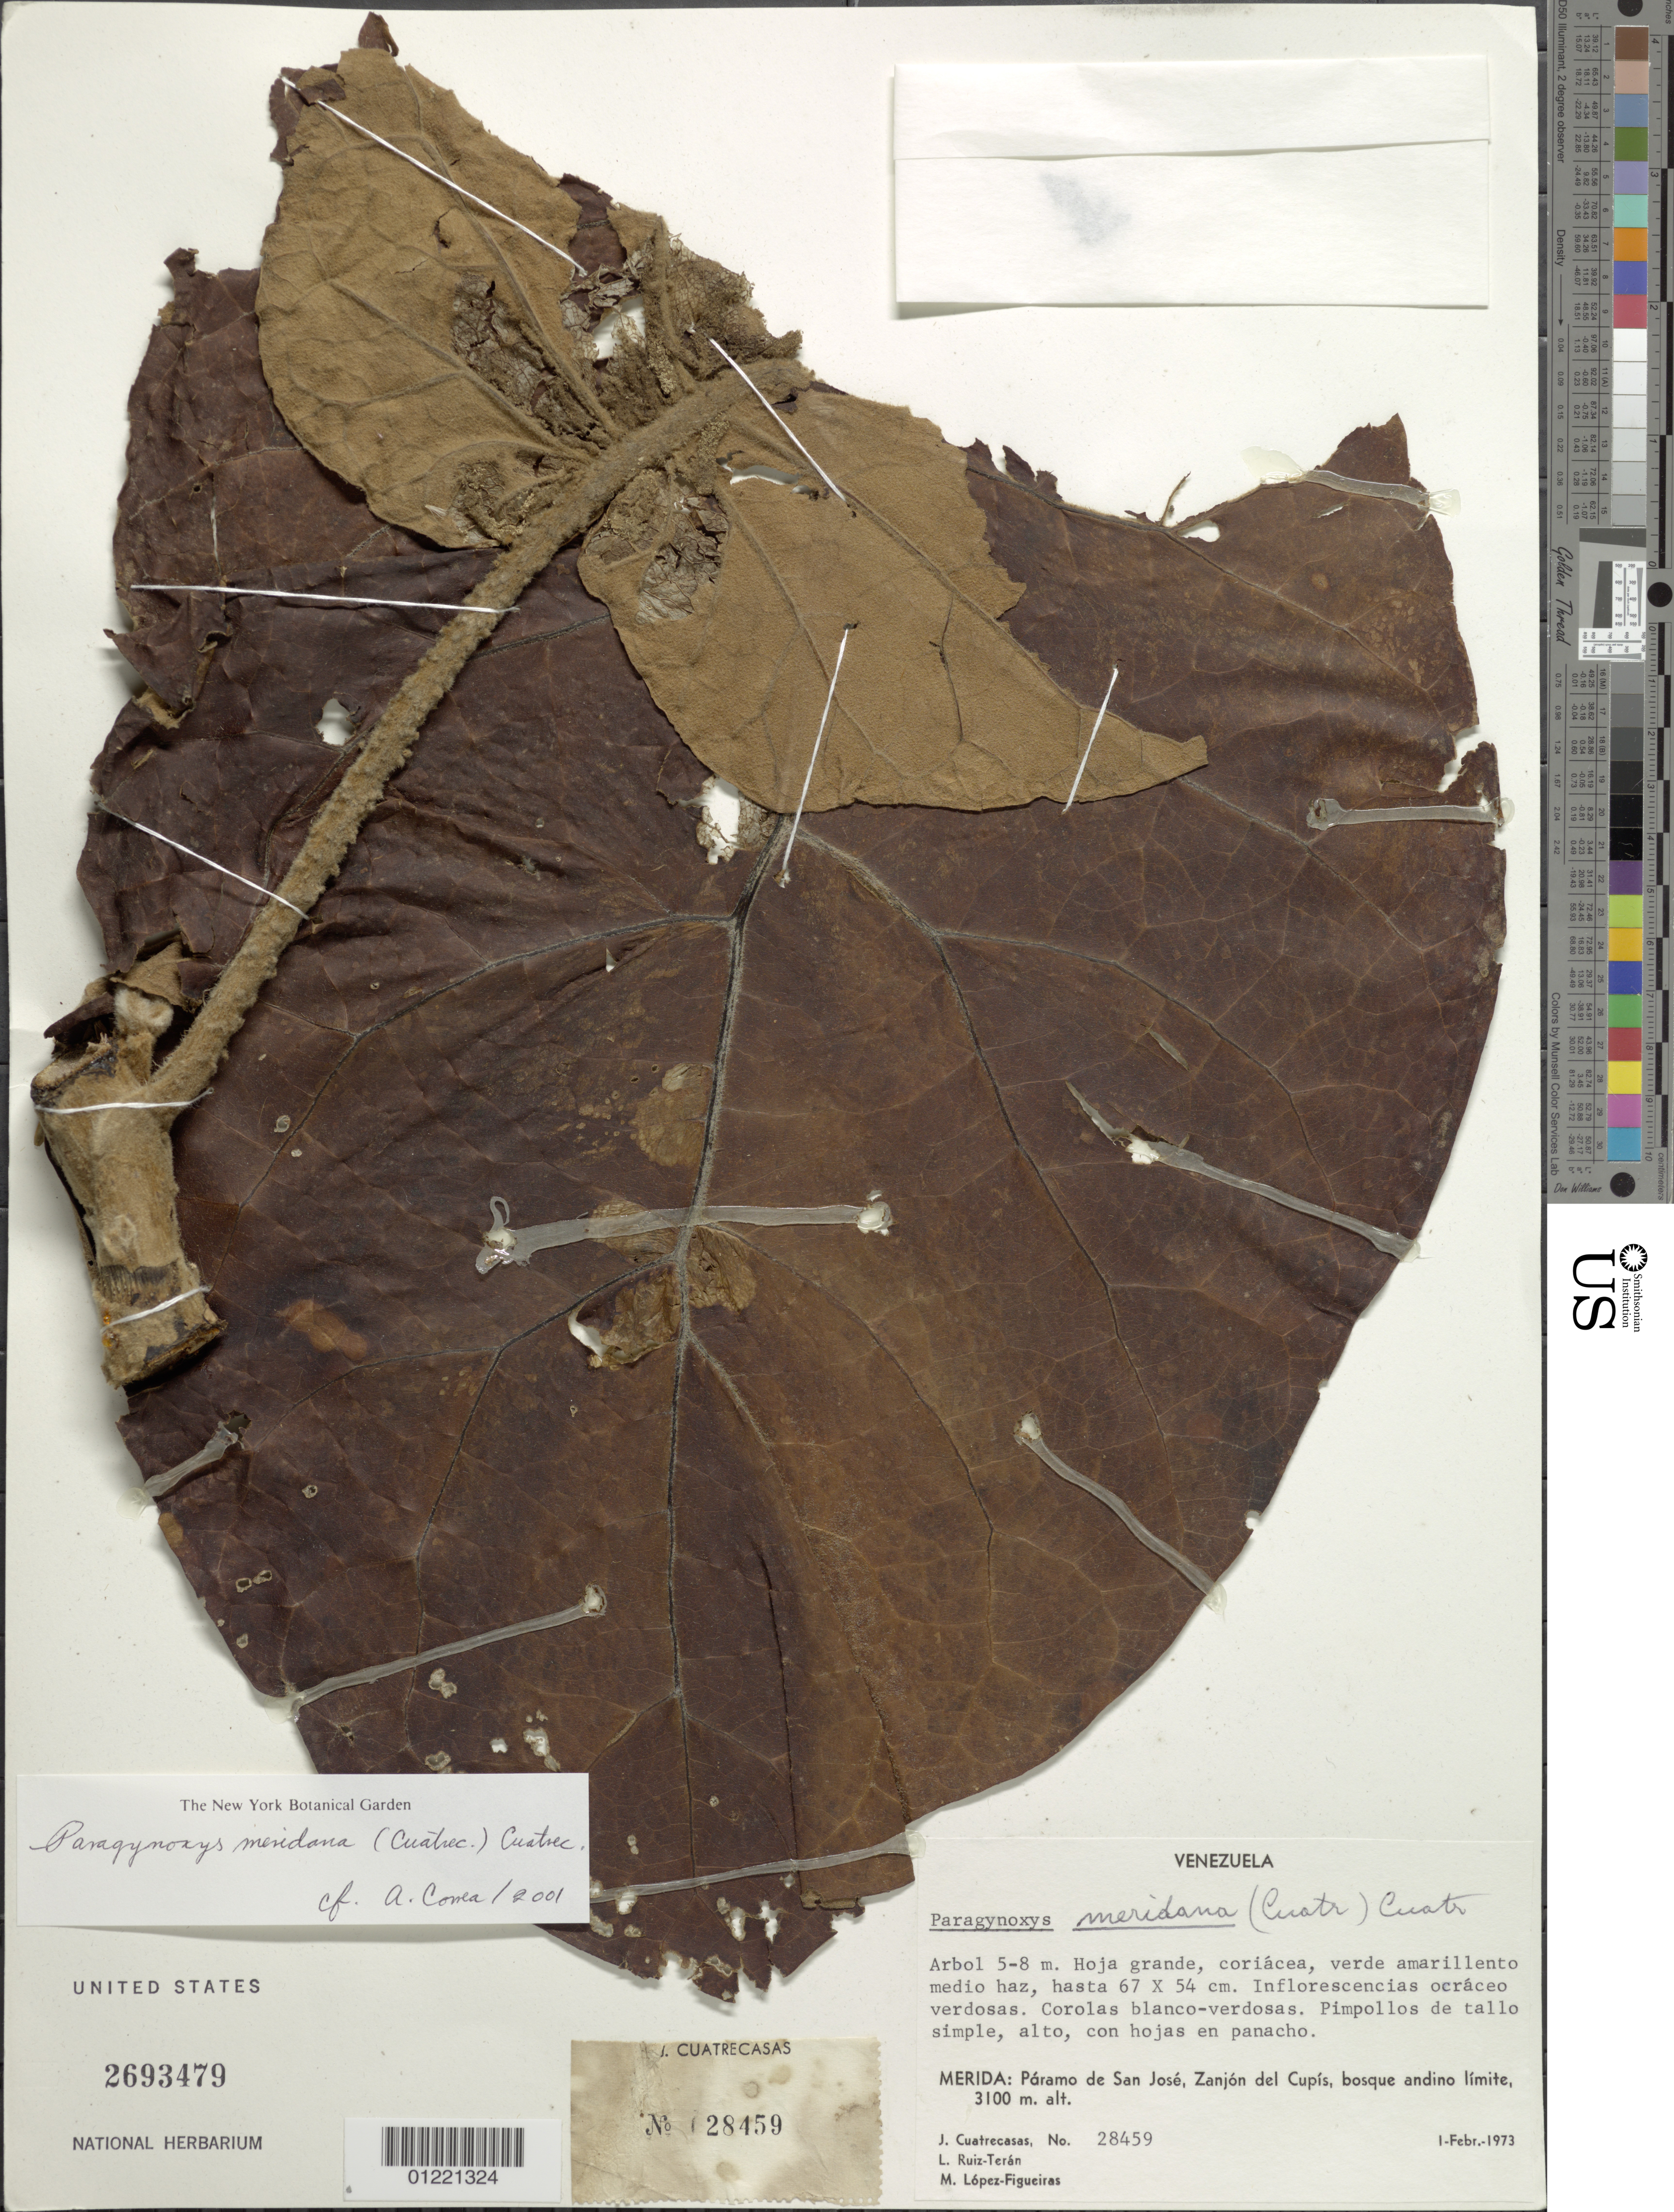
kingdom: Plantae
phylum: Tracheophyta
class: Magnoliopsida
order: Asterales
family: Asteraceae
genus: Paragynoxys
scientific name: Paragynoxys meridana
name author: (Cuatrec.) Cuatrec.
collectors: J. Cuatrecasas, L. E. Ruíz-Terán & M. López Figueiras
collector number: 28459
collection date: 1973-02-01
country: Venezuela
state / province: Mérida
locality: Paramo de San Jose, Zanjon del Cupis, bosque andino limite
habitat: bosque andino límite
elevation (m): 3100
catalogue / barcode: US 2693479